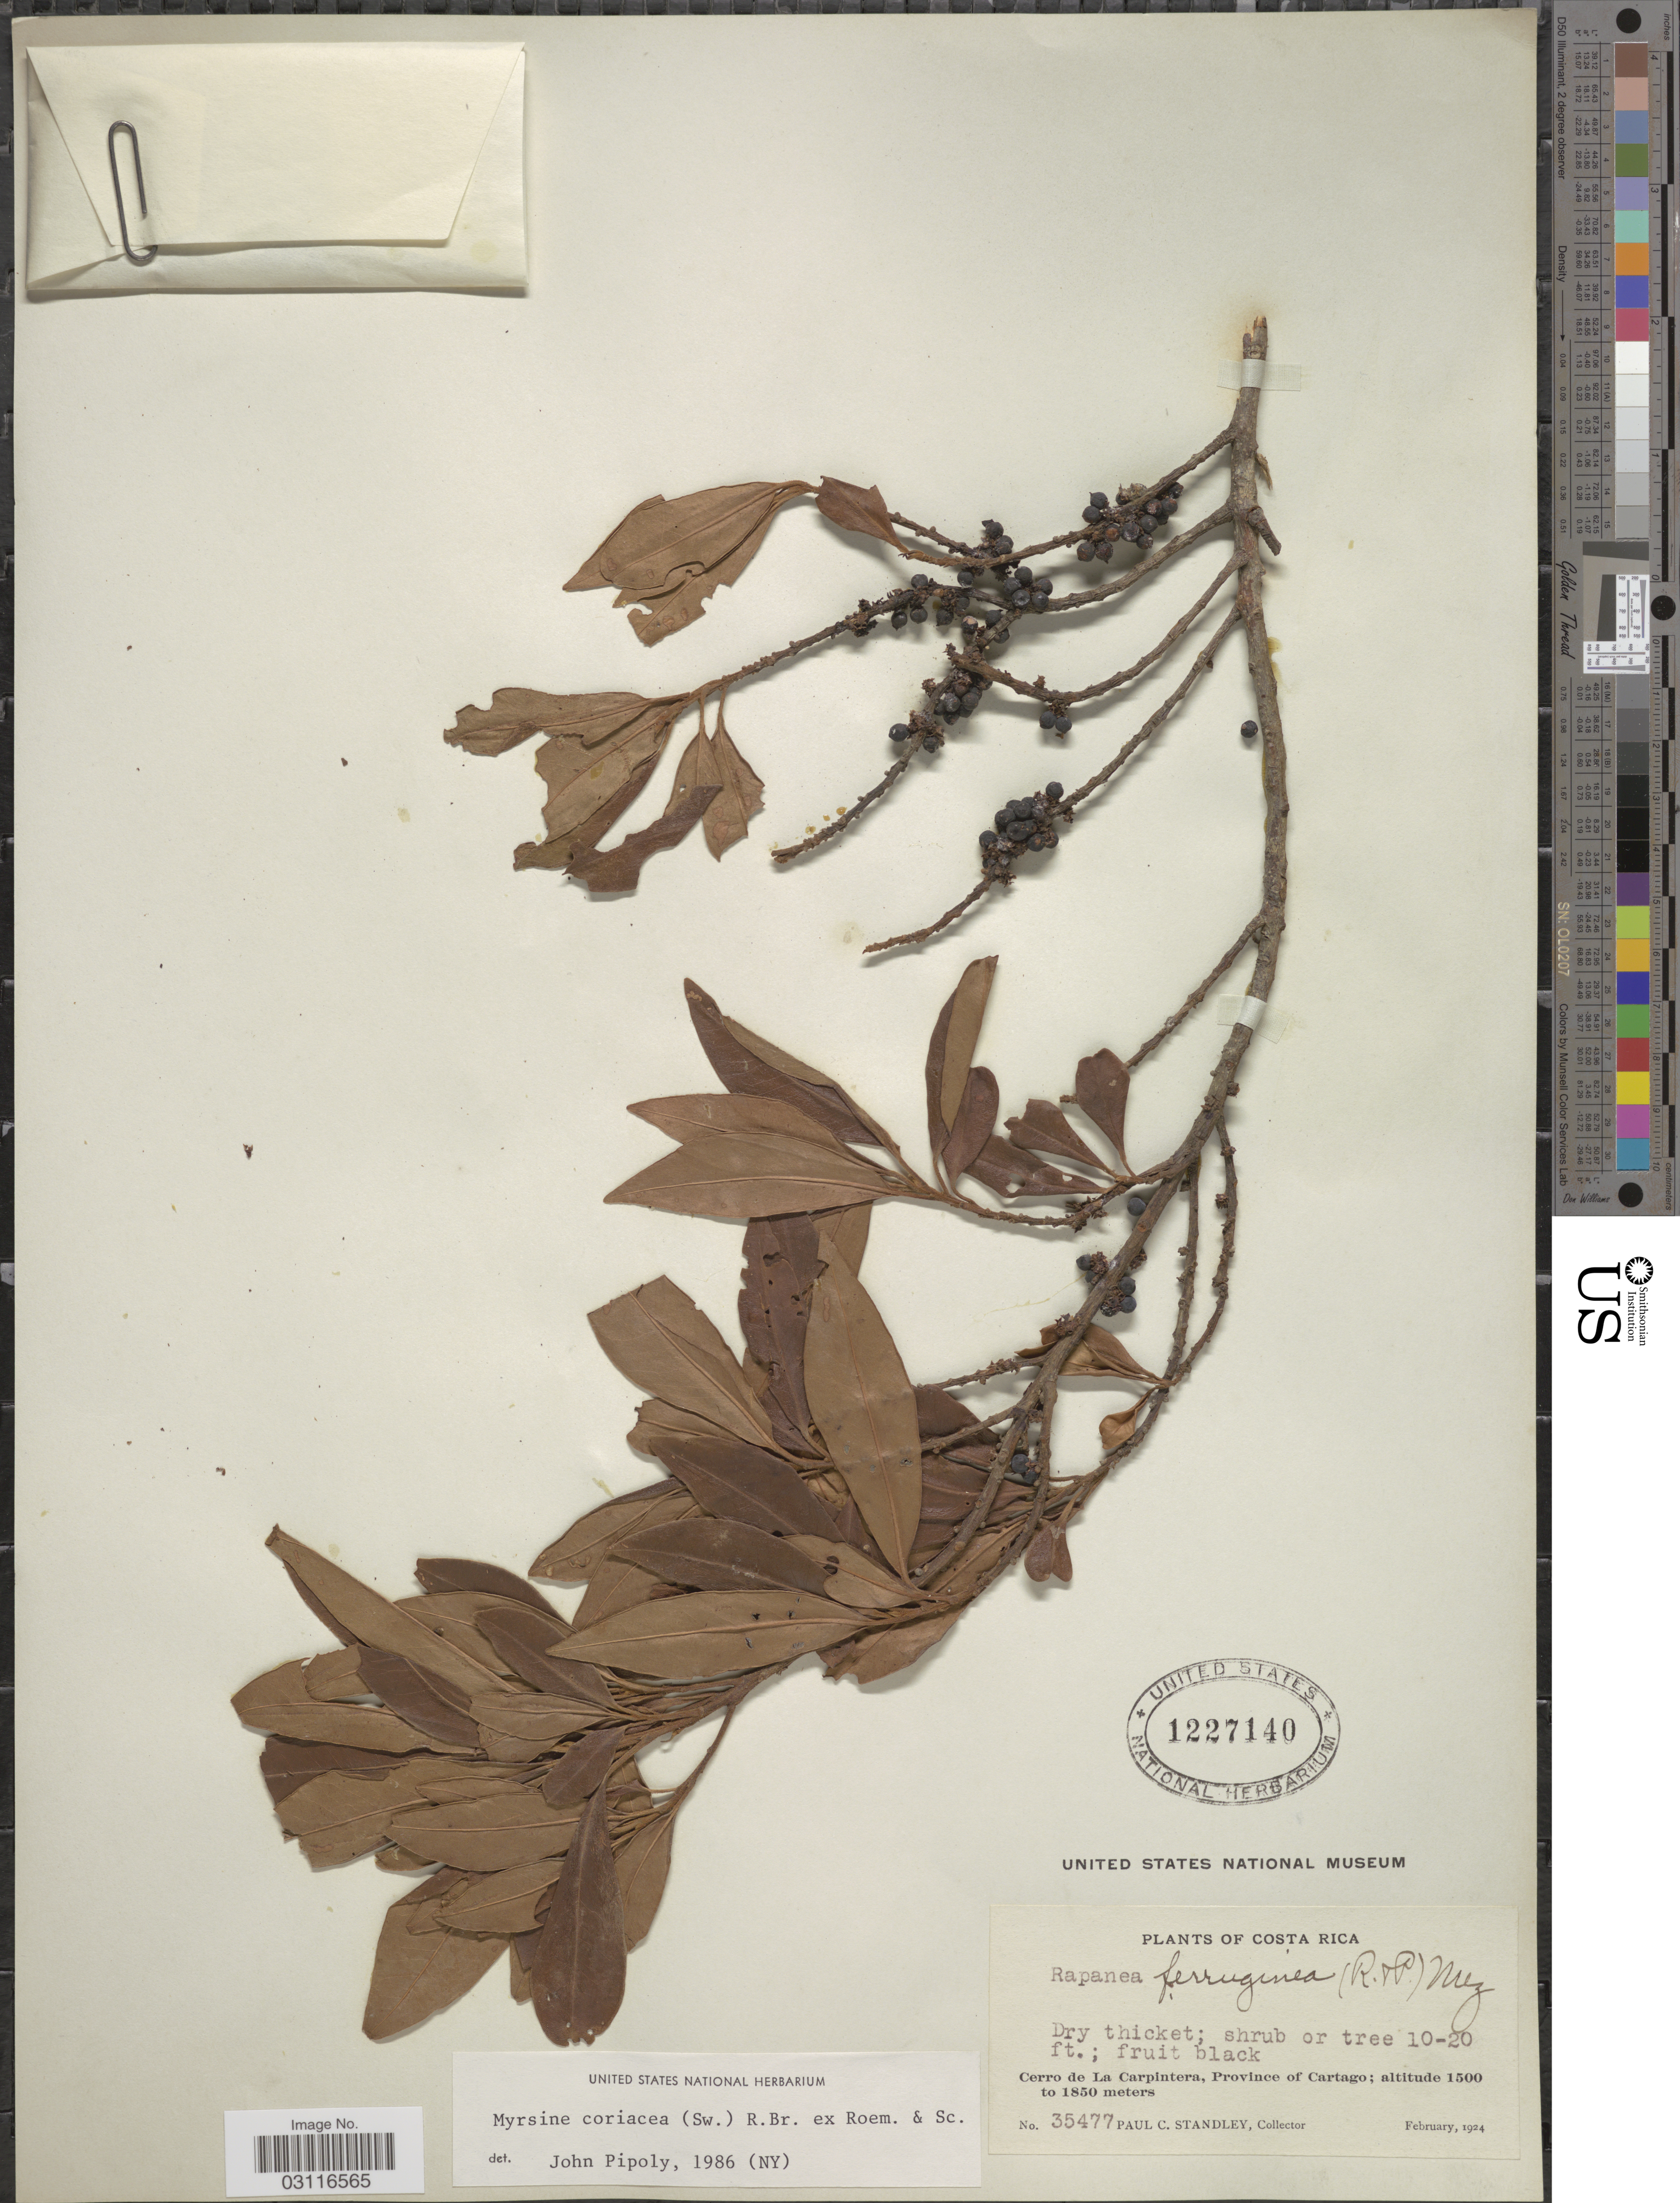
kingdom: Plantae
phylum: Tracheophyta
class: Magnoliopsida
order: Ericales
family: Primulaceae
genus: Myrsine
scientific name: Myrsine coriacea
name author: (Sw.) R. Br. ex Roem. & Schult.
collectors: P. C. Standley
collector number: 35477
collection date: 1924-02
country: Costa Rica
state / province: Cartago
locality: Cerro de La Carpintera.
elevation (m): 1500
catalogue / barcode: US 1227140